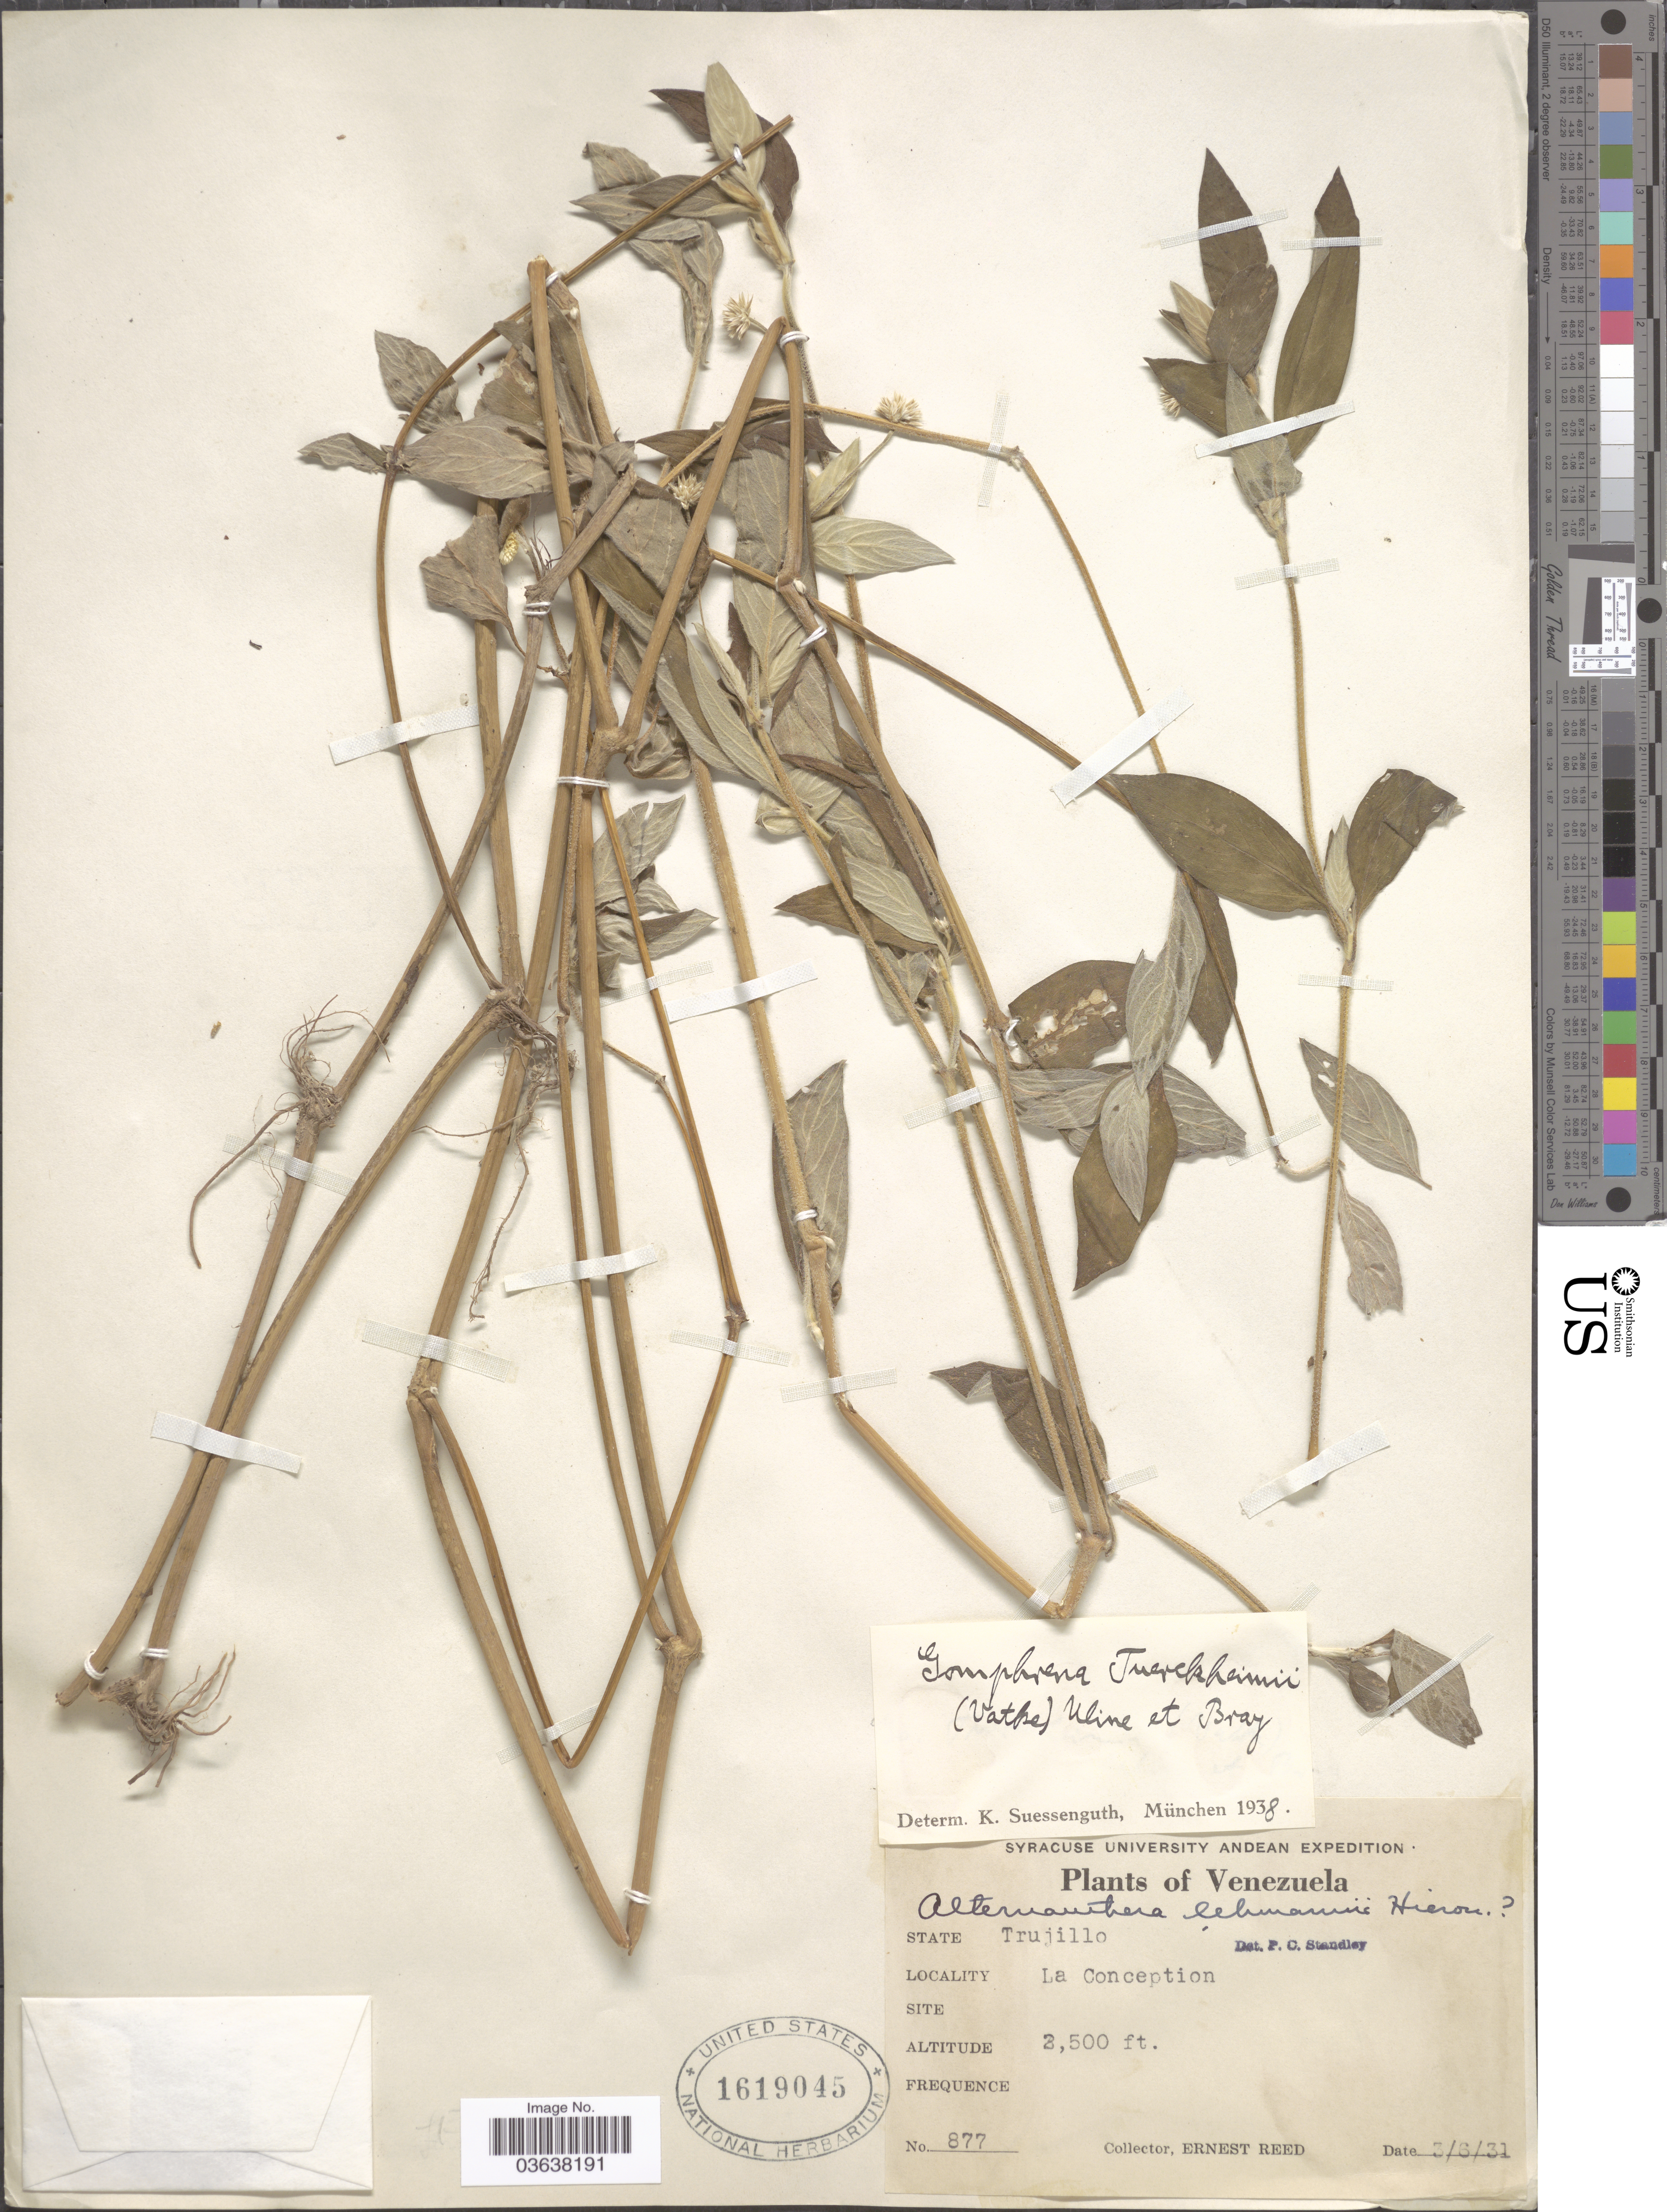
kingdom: Plantae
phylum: Tracheophyta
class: Magnoliopsida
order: Caryophyllales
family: Amaranthaceae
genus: Gomphrena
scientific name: Gomphrena tuerckheimii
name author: Uline & W.L. Bray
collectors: E. Reed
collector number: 877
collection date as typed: Transcribed d/m/y: 3/6/31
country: Venezuela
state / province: Trujillo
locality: La Concepcion.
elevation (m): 762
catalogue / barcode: US 1619045